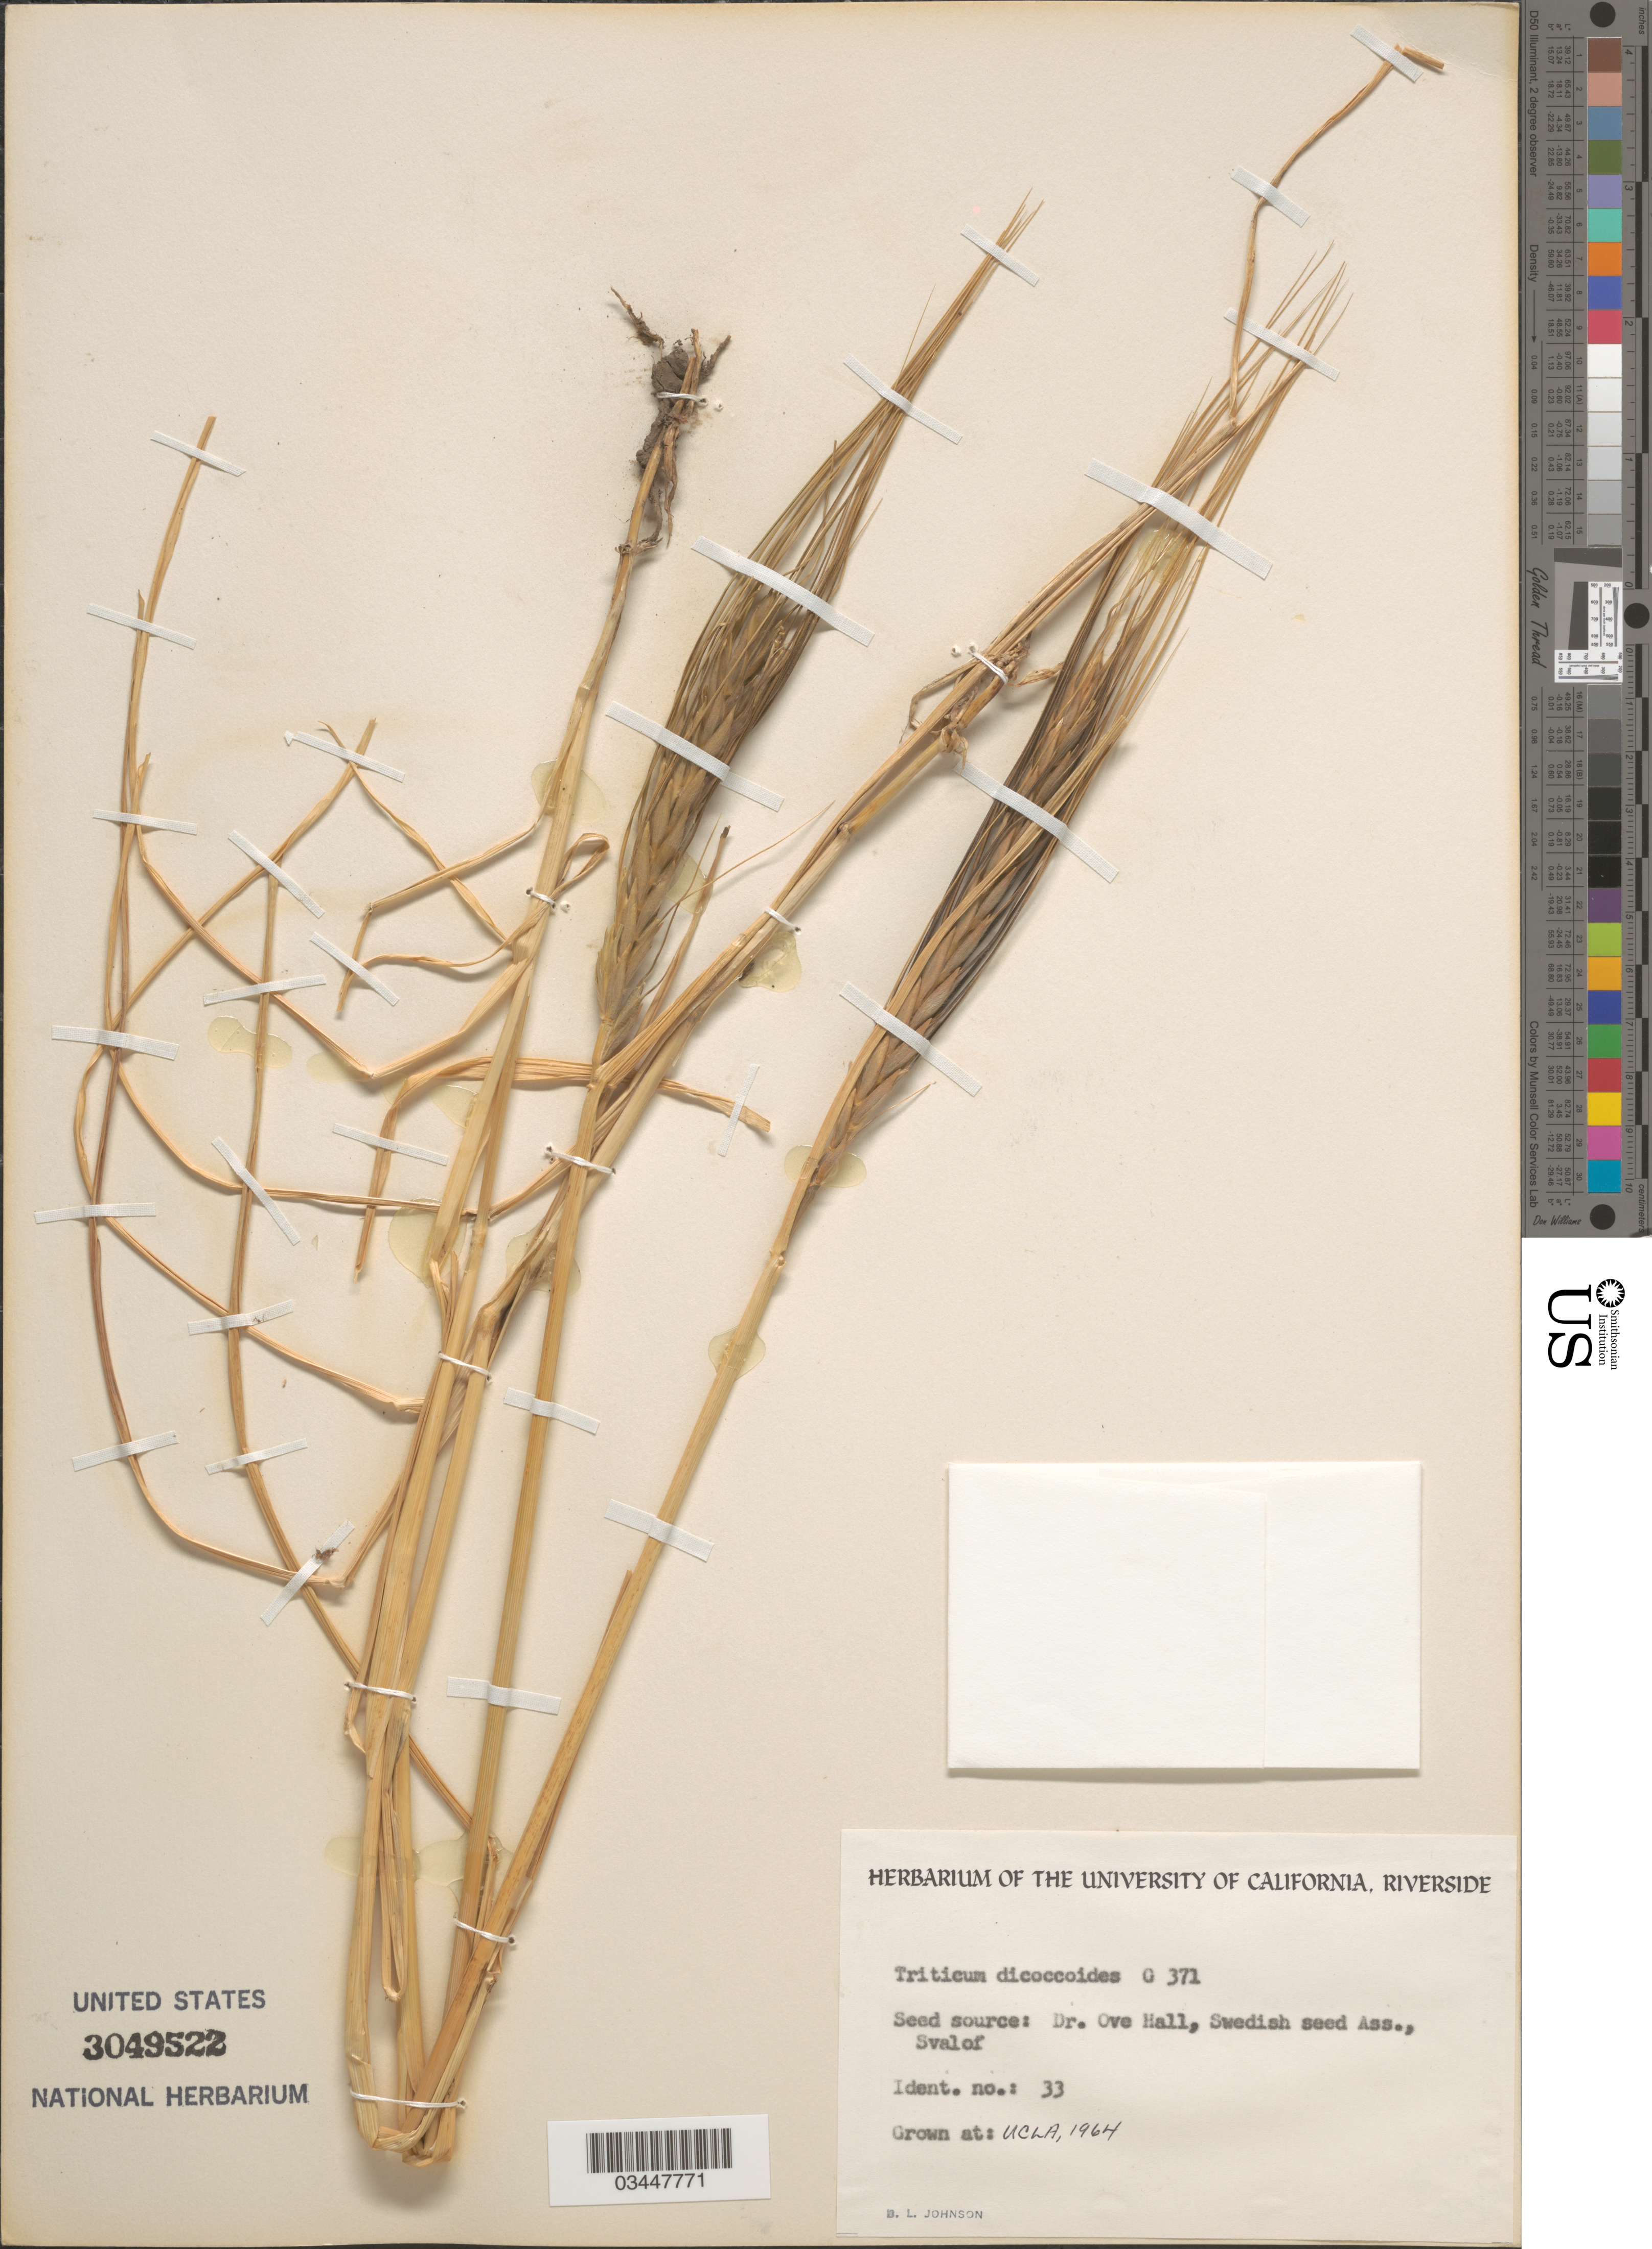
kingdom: Plantae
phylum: Tracheophyta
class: Liliopsida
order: Poales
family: Poaceae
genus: Triticum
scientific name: Triticum dicoccoides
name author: (Körn.) Körn. ex Schweinf.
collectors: B. Johnson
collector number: G371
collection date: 1964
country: United States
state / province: California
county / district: Los Angeles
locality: UCLA.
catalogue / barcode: US 3049522